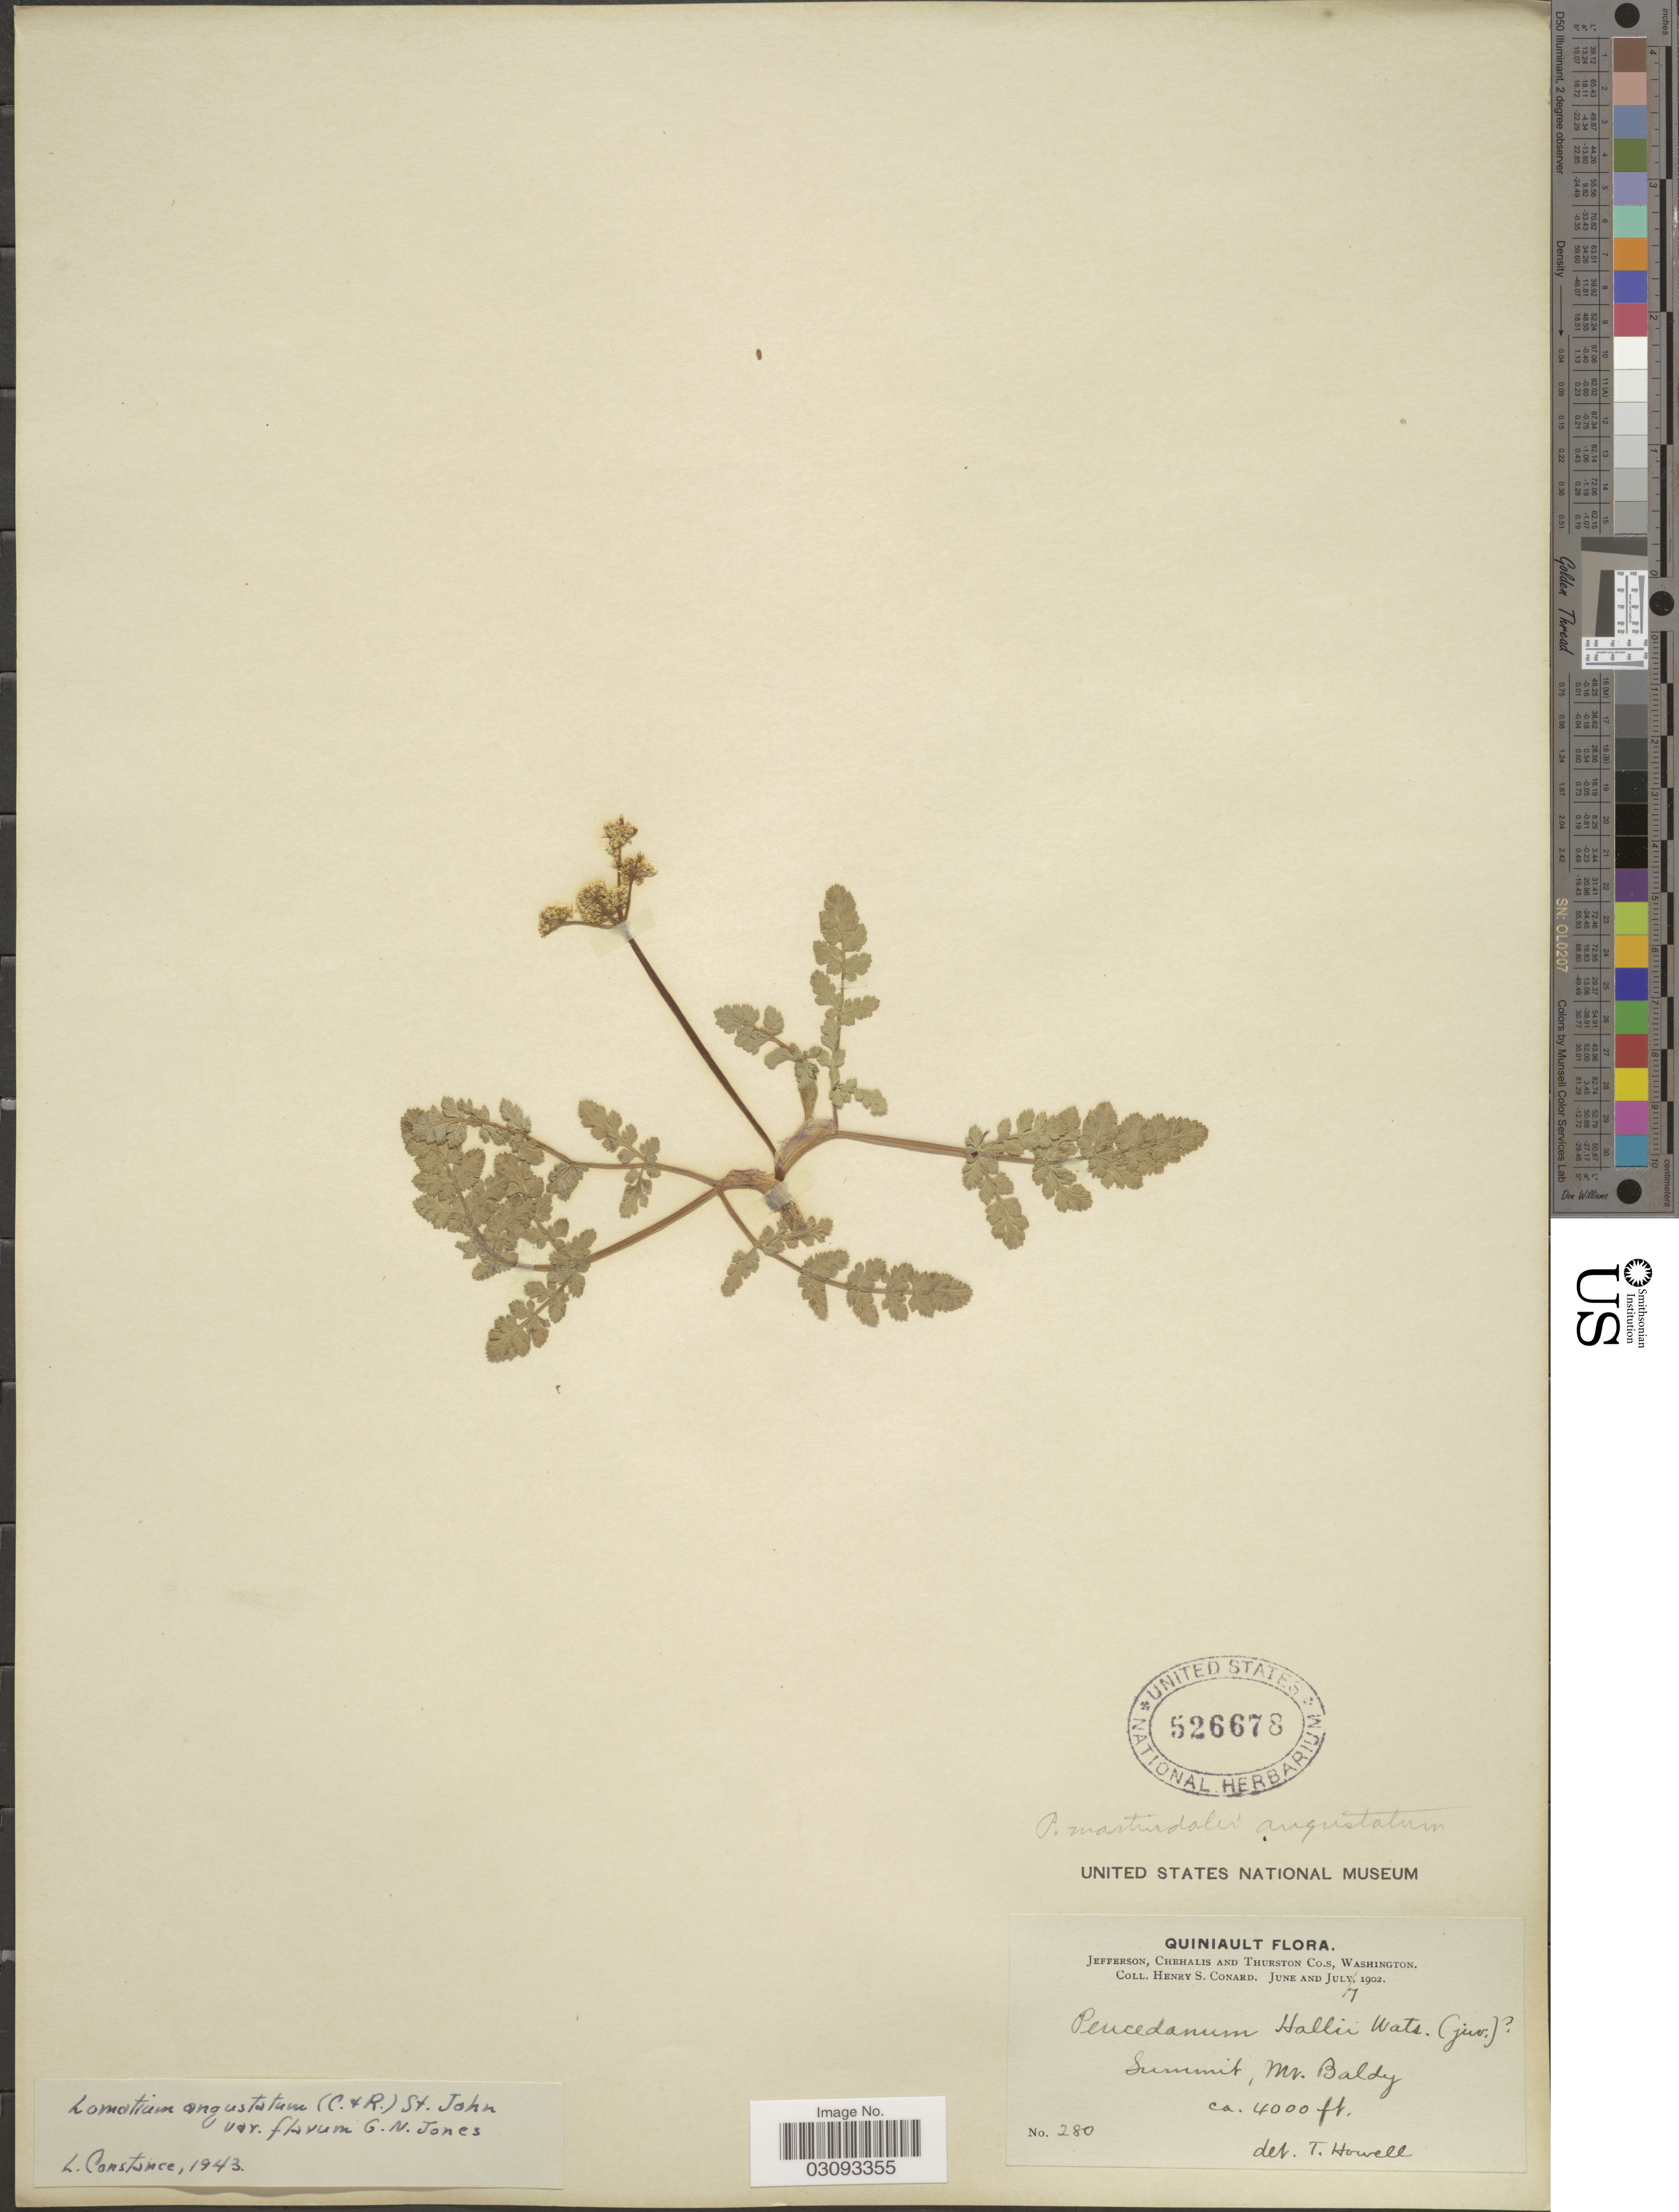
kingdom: Plantae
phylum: Tracheophyta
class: Magnoliopsida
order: Apiales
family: Apiaceae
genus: Lomatium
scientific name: Lomatium angustatum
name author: (J.M. Coult. & Rose) H. St. John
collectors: H. S. Conard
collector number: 280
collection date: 1902-07-07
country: United States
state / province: Washington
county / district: Thurston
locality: Quiniault. Jefferson, Chehalis and Thurston Co.s. Summit, Mt. Baldy.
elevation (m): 1219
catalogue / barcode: US 526678